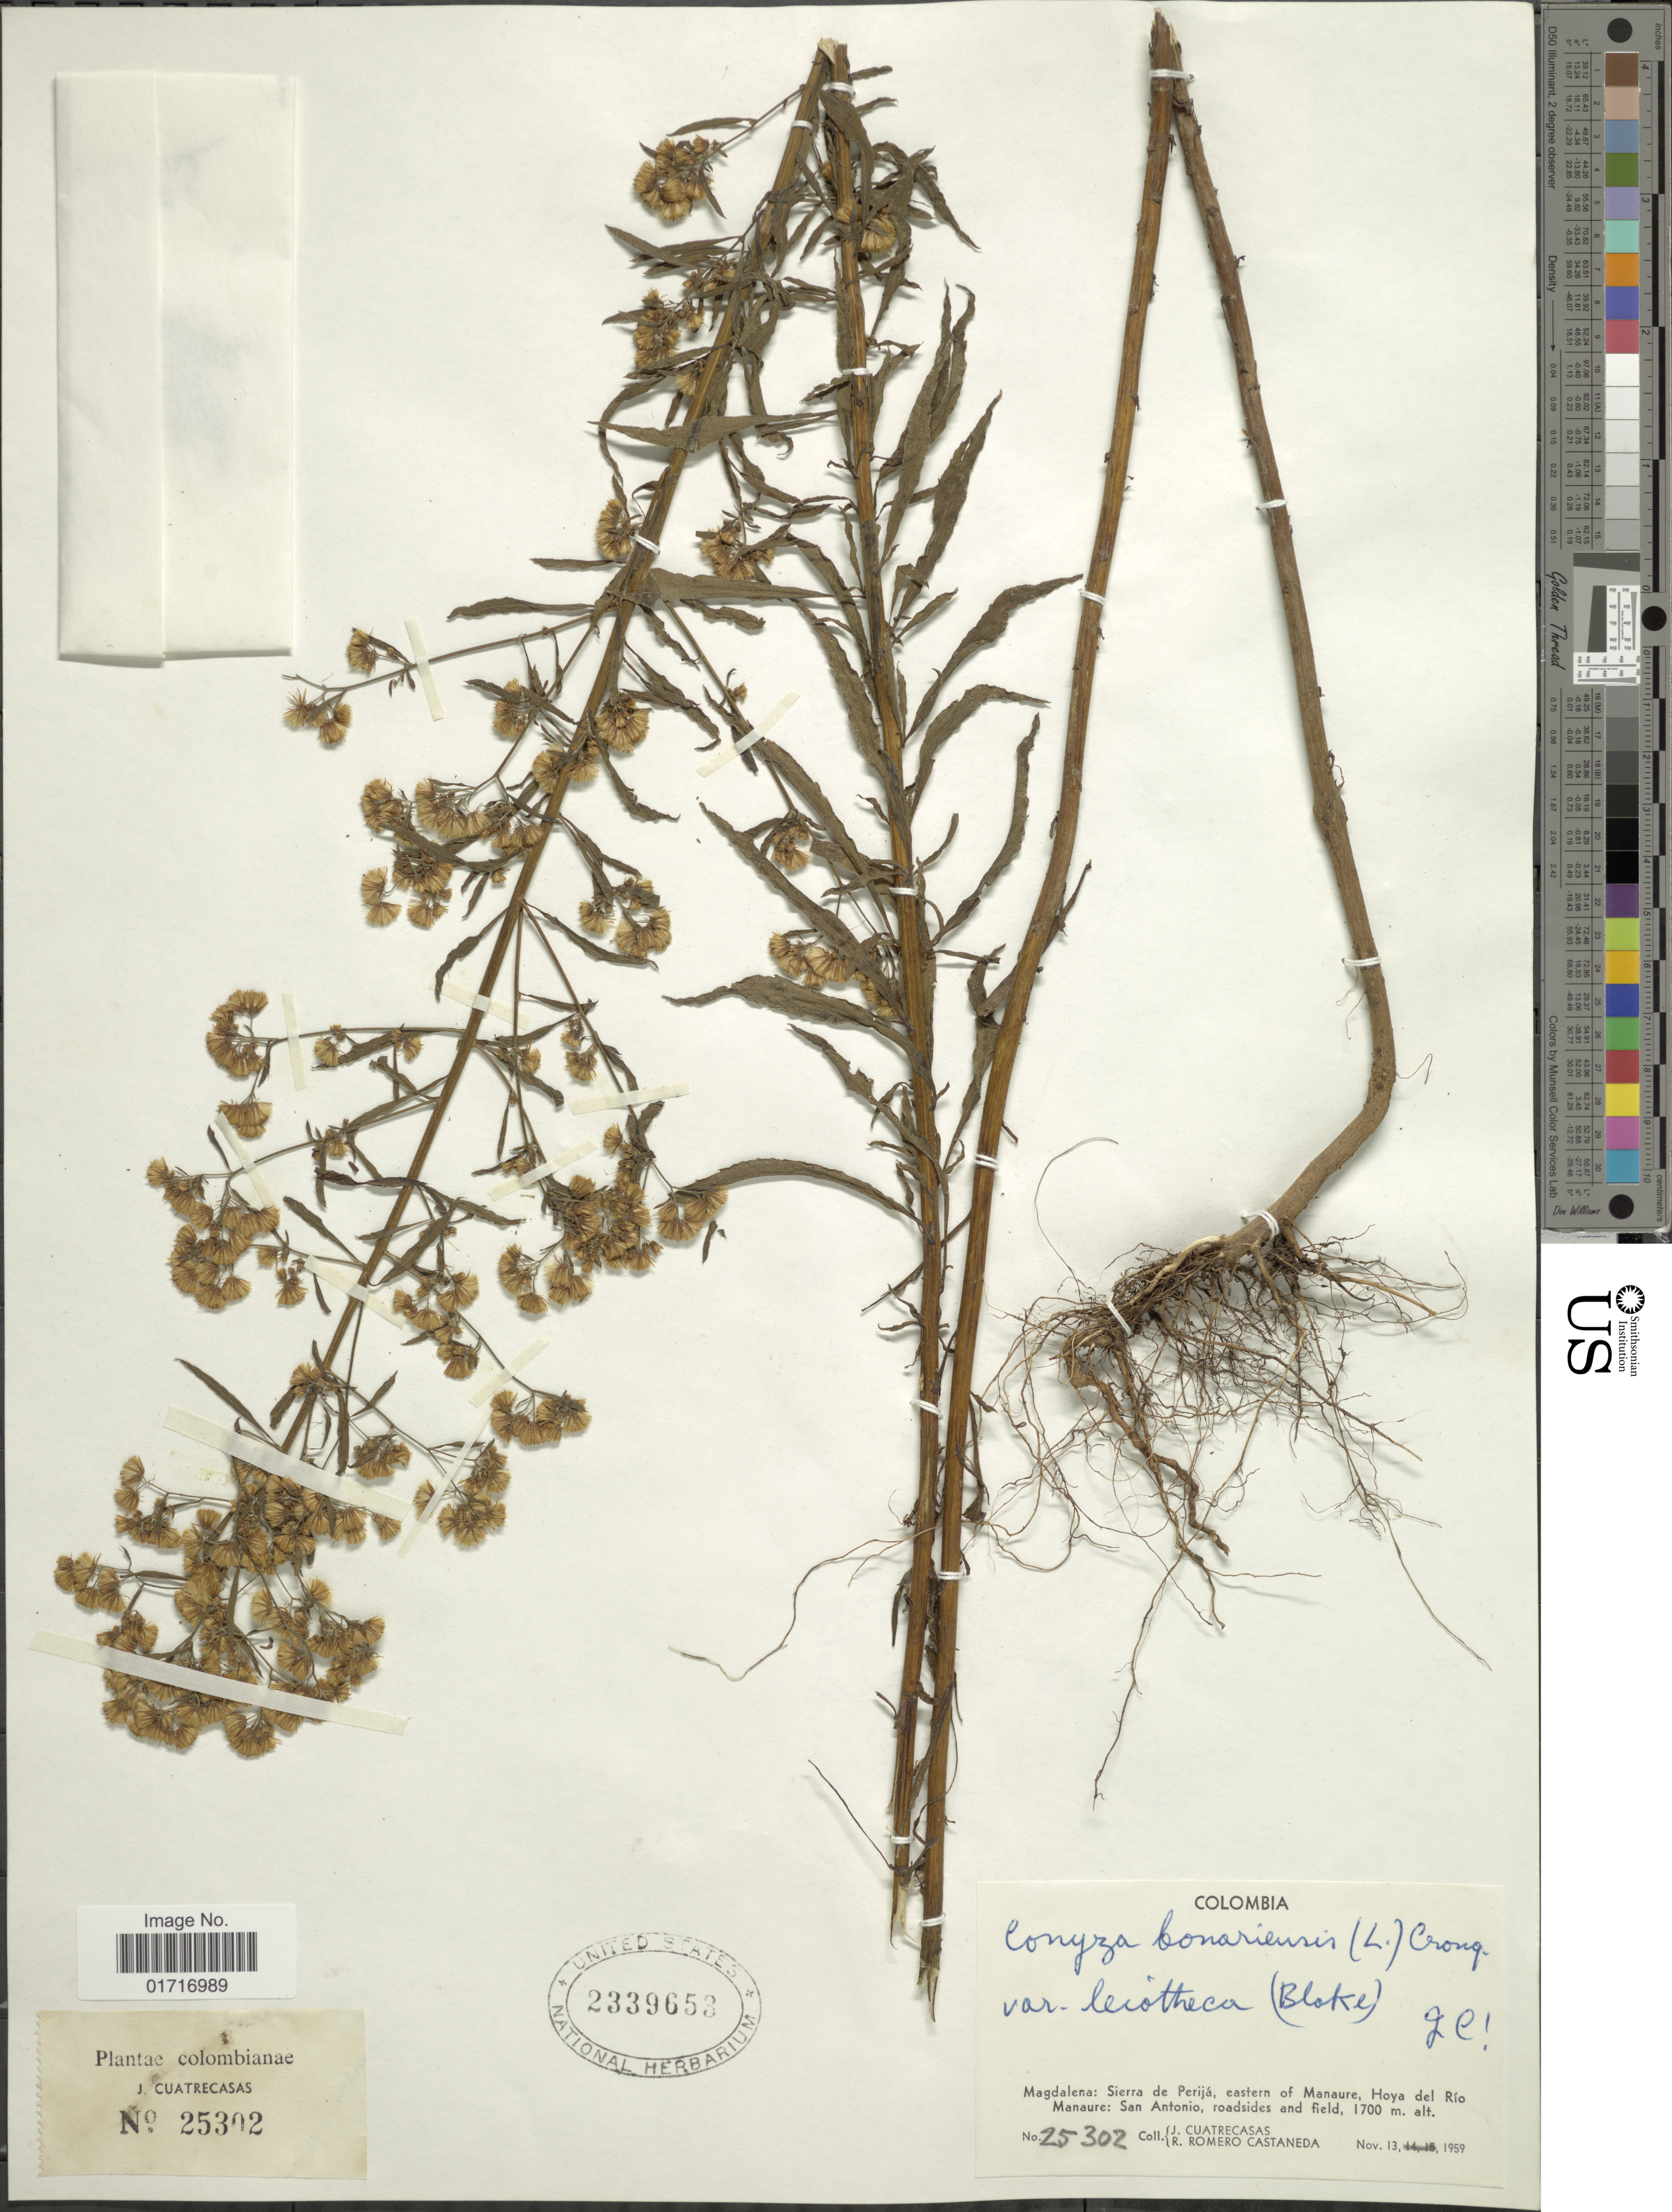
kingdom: Plantae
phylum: Tracheophyta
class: Magnoliopsida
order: Asterales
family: Asteraceae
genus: Conyza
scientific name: Conyza bonariensis var. leiotheca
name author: (S.F. Blake) Cuatrec.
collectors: J. Cuatrecasas & R. Romero Castañeda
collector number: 25302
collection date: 1959-11-13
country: Colombia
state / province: Magdalena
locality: Magdalena Sierra de Perija, eastern of Manuare, Hoya del Rio Manaure: San Antonio. roadsides and field.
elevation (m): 1700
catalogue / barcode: US 2339653